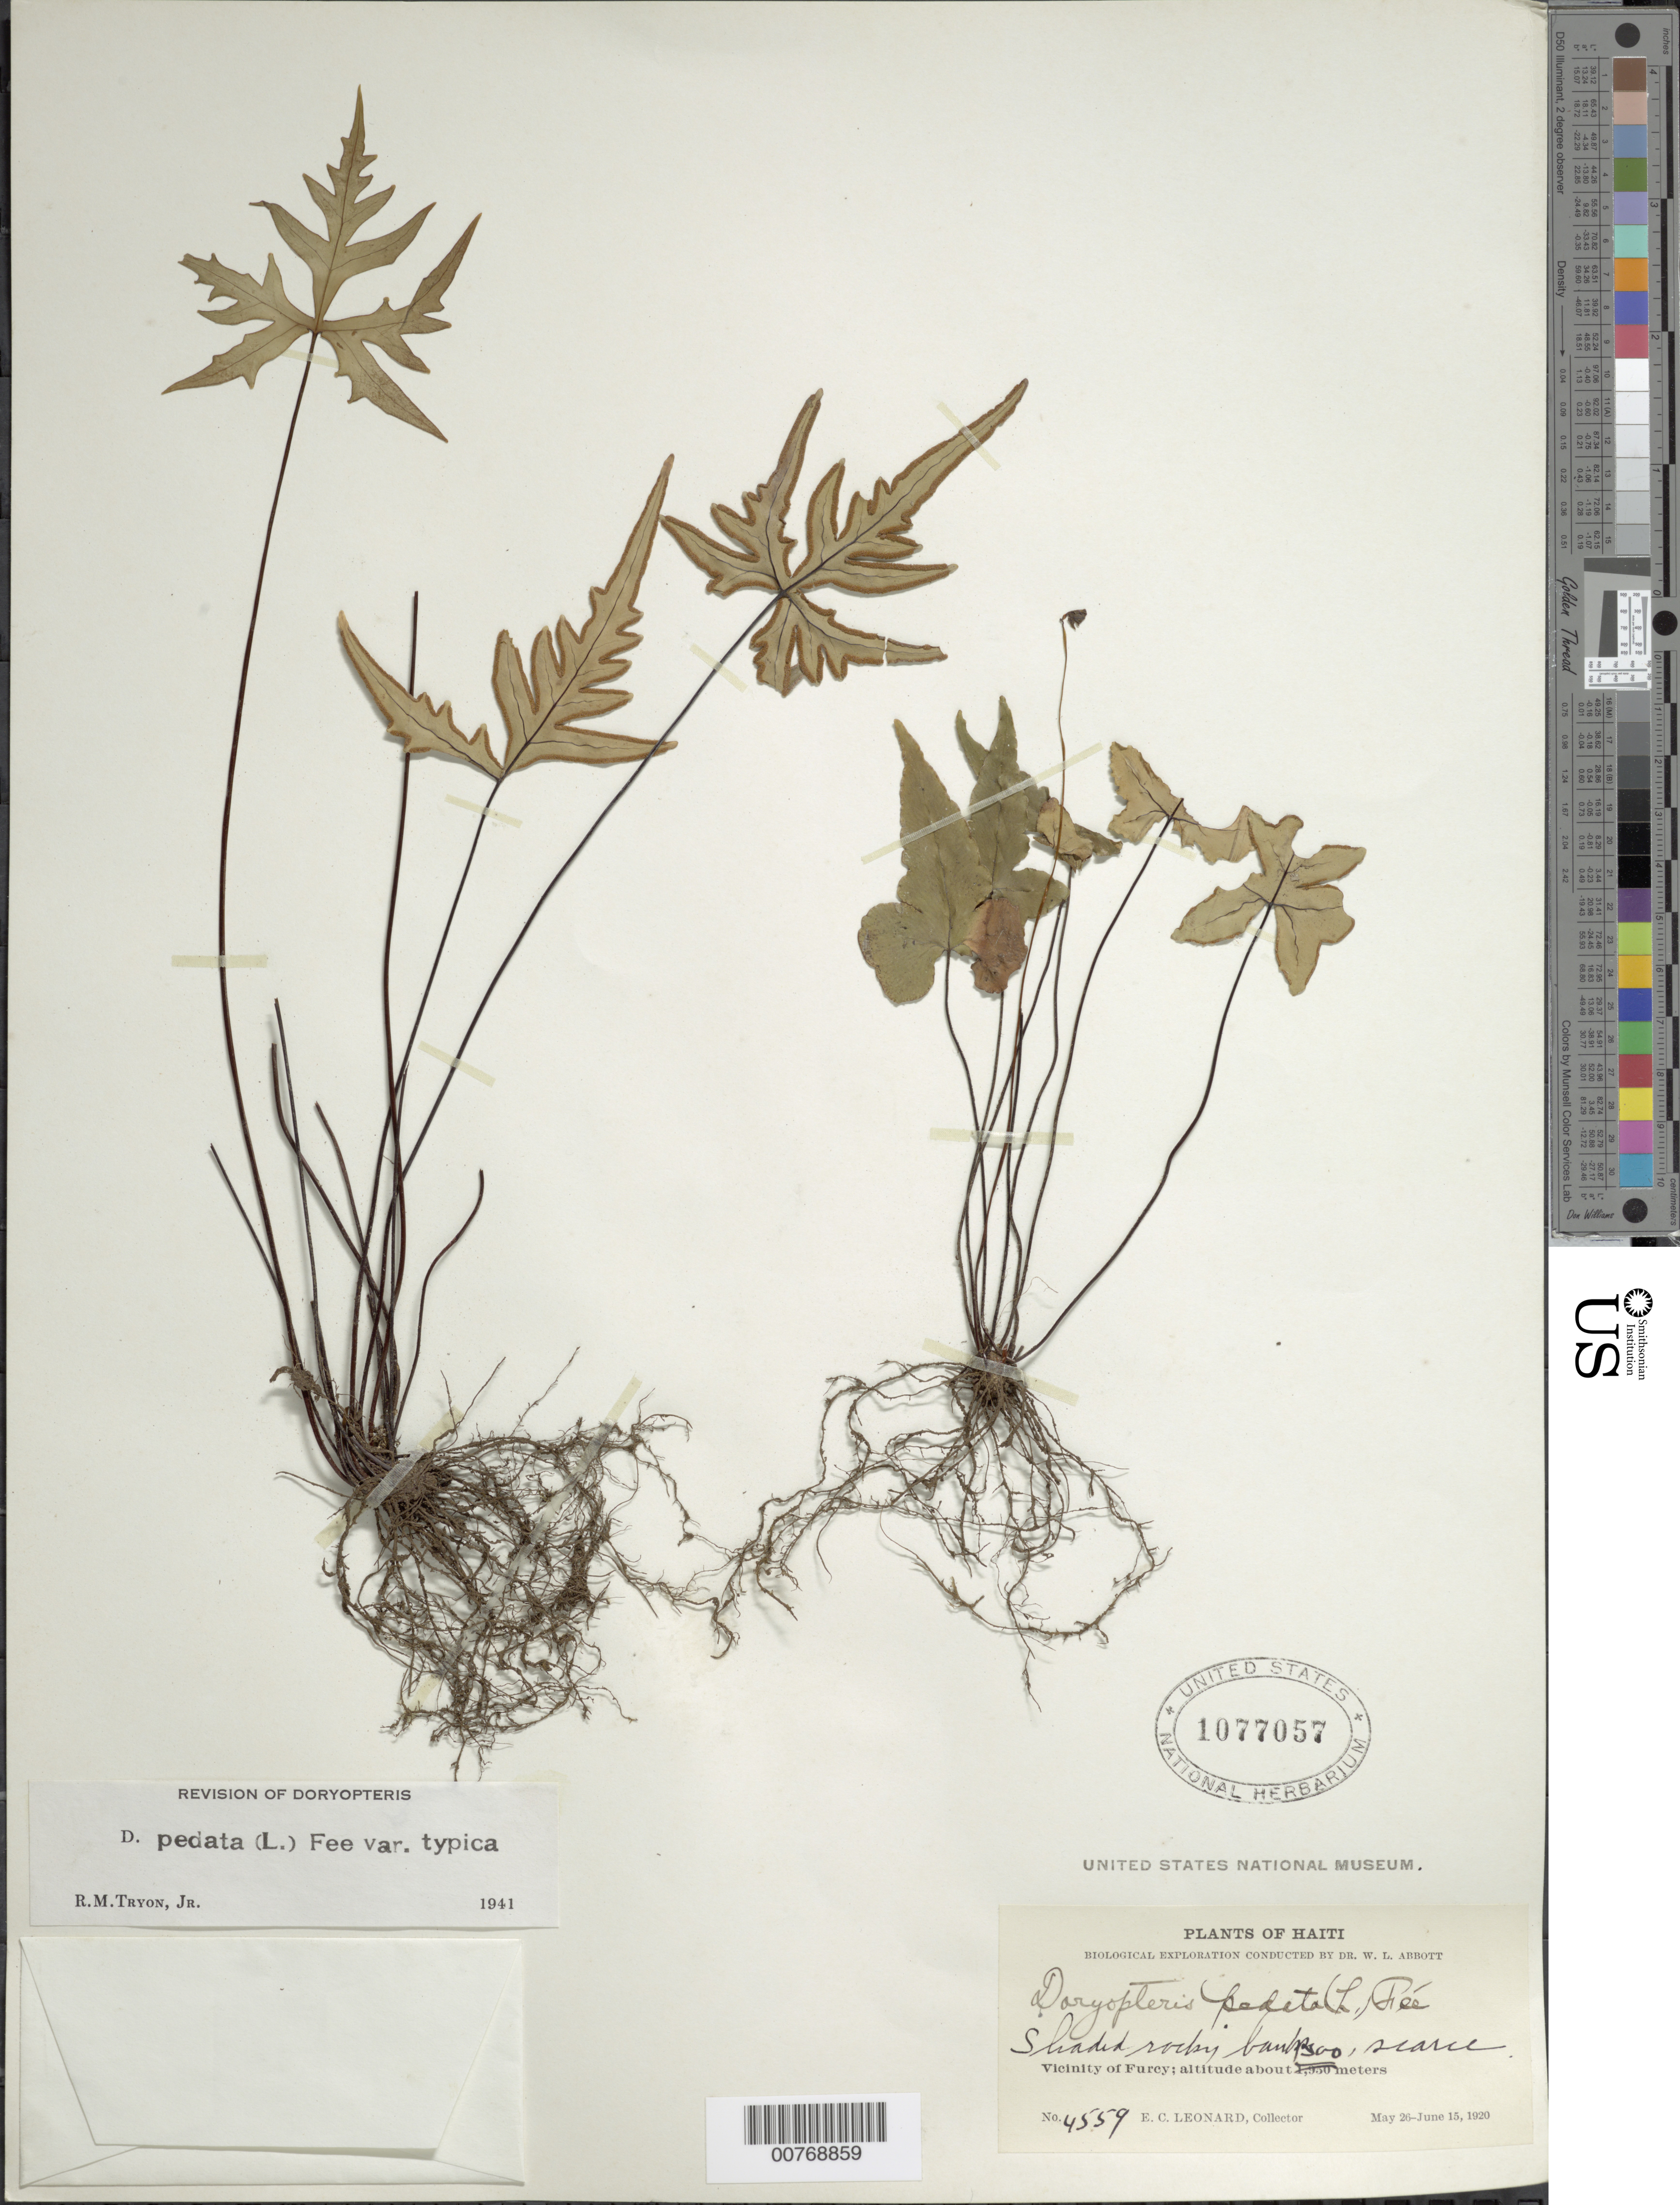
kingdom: Plantae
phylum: Tracheophyta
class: Polypodiopsida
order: Polypodiales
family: Pteridaceae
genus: Doryopteris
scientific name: Doryopteris pedata var. typica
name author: (L.) Fée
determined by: Tryon, Rolla M., Jr.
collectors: E. C. Leonard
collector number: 4559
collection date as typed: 26 May 1920 15 Jun 1920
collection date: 1920-05-26/1920-06-15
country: Haiti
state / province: Ouest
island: Hispaniola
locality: Vicinity of Furcy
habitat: Shaded rocky banks, scarce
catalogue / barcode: US 1077057